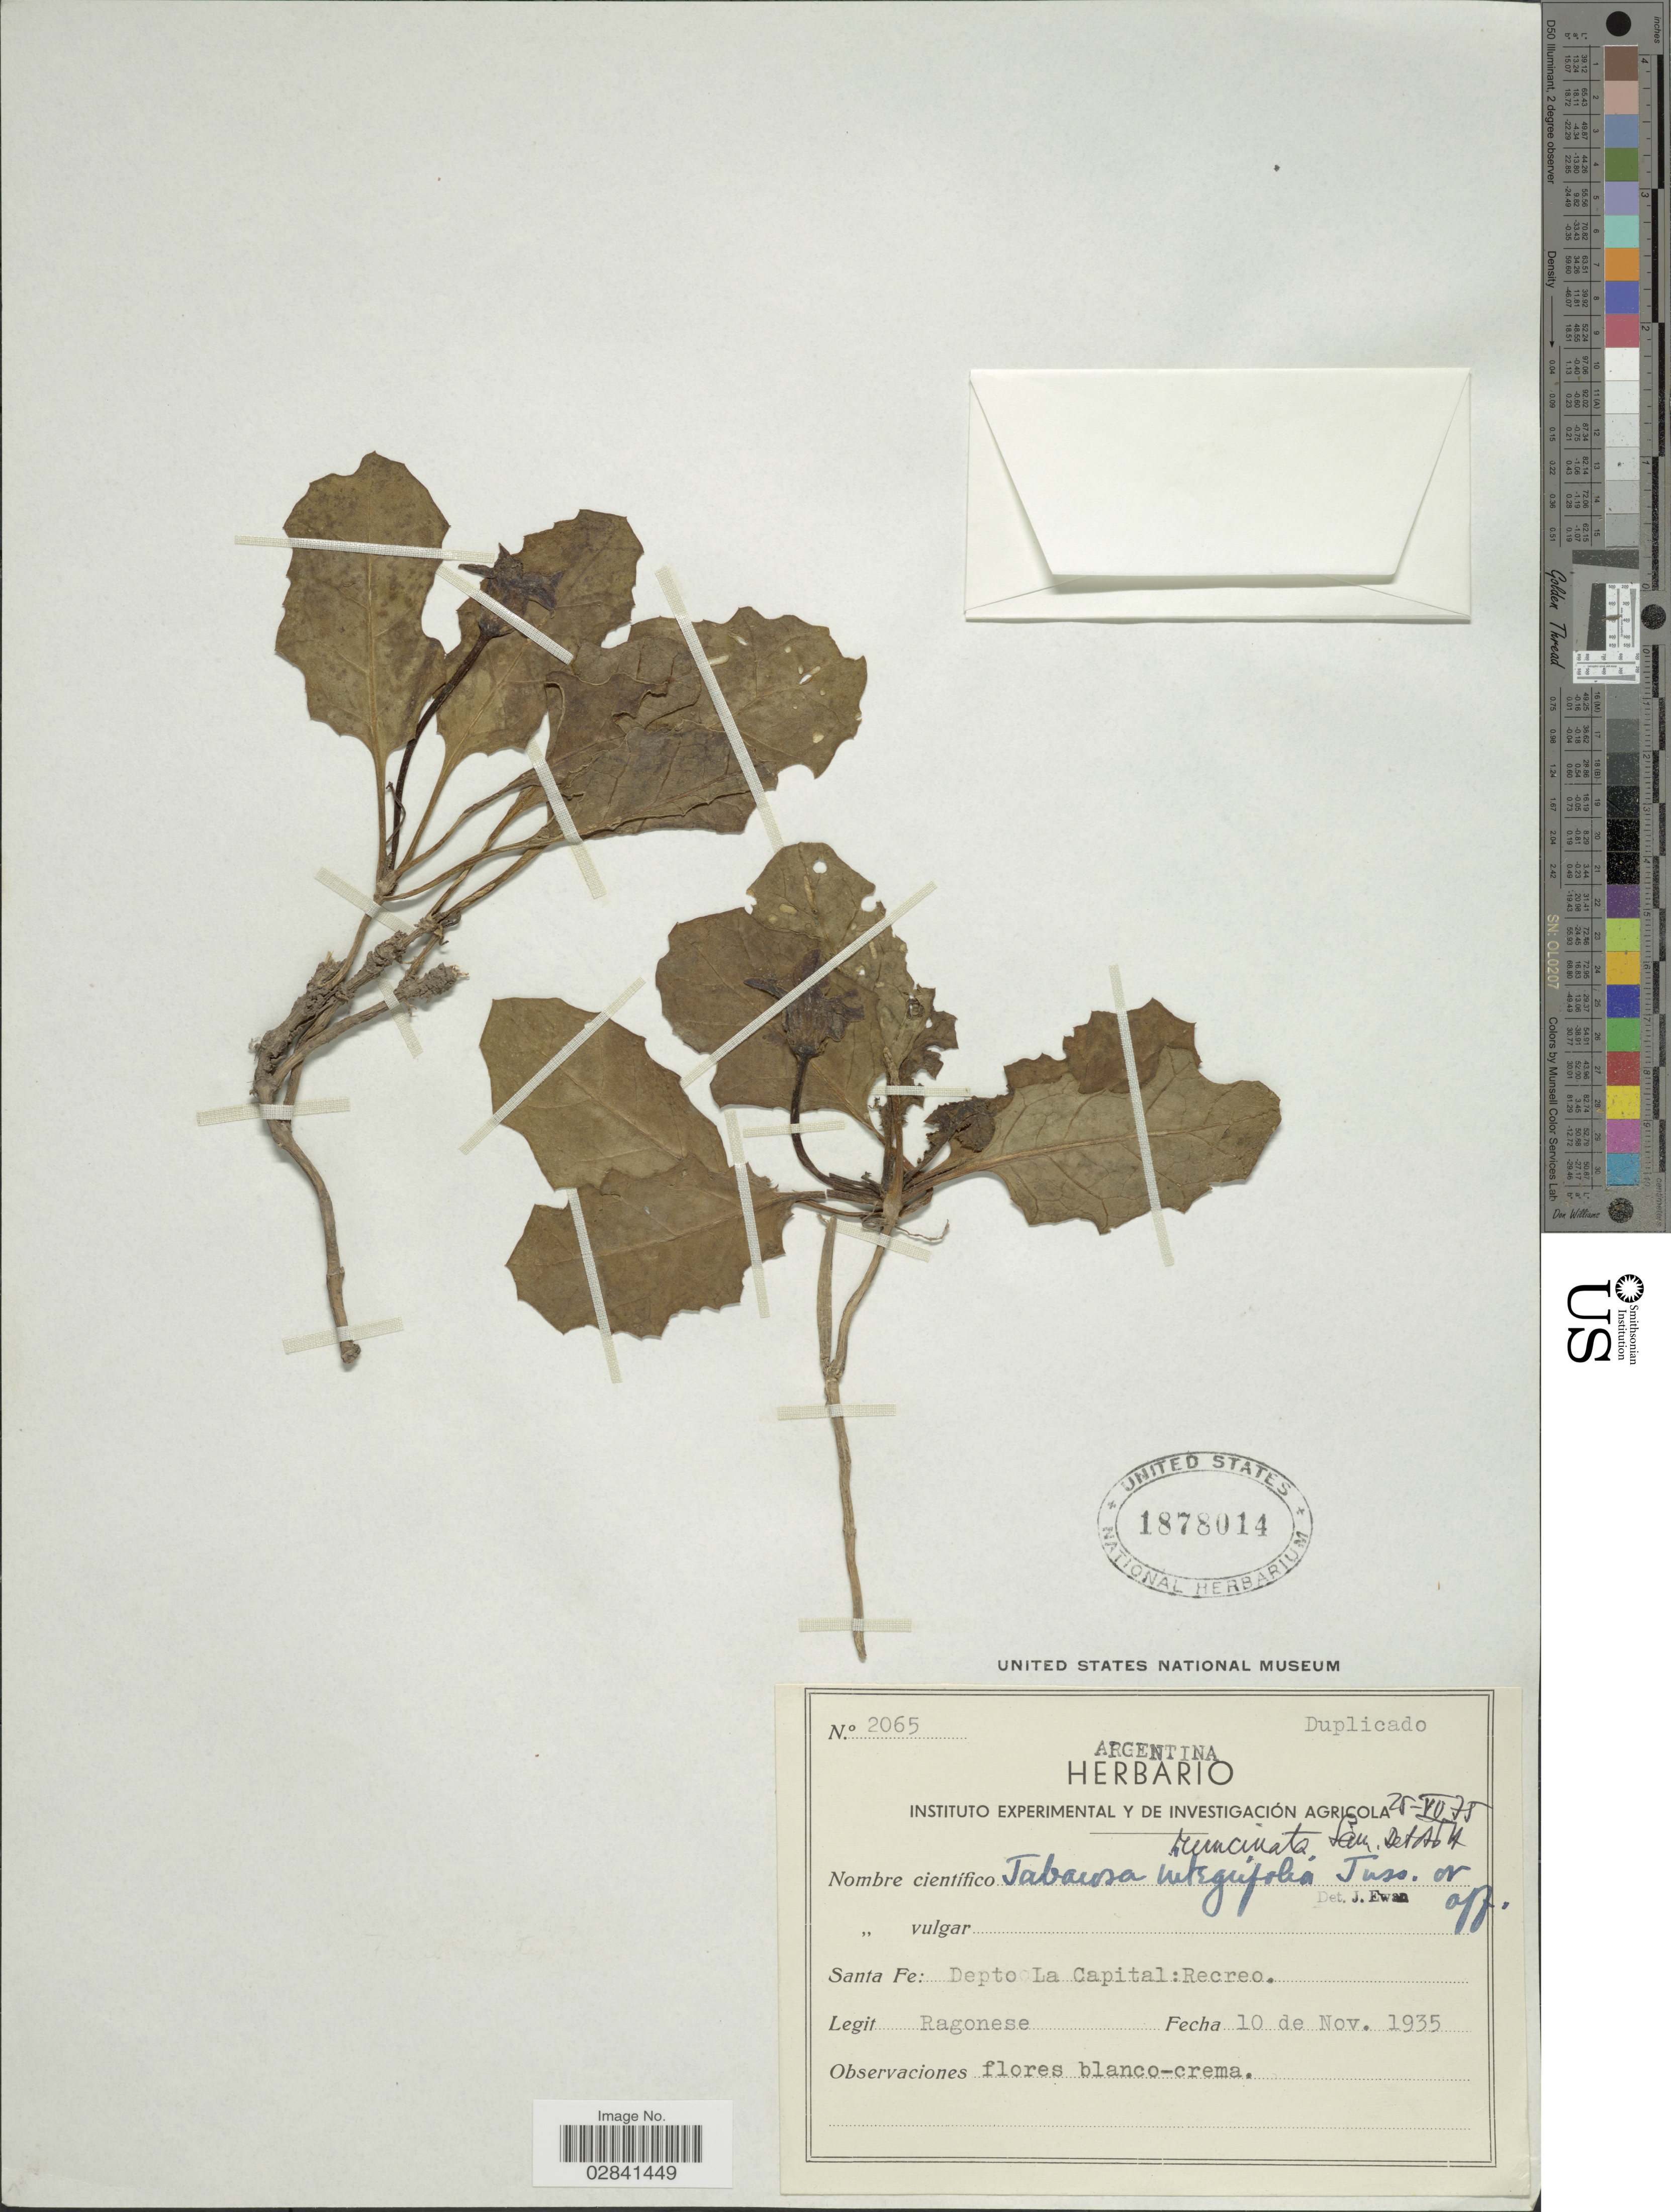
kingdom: Plantae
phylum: Tracheophyta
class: Magnoliopsida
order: Solanales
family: Solanaceae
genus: Jaborosa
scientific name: Jaborosa runcinata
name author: Lam.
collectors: Ragonese, --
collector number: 2065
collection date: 1935-11-10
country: Argentina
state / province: Santa Fe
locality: Depto La Capital: Recreo.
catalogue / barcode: US 1878014